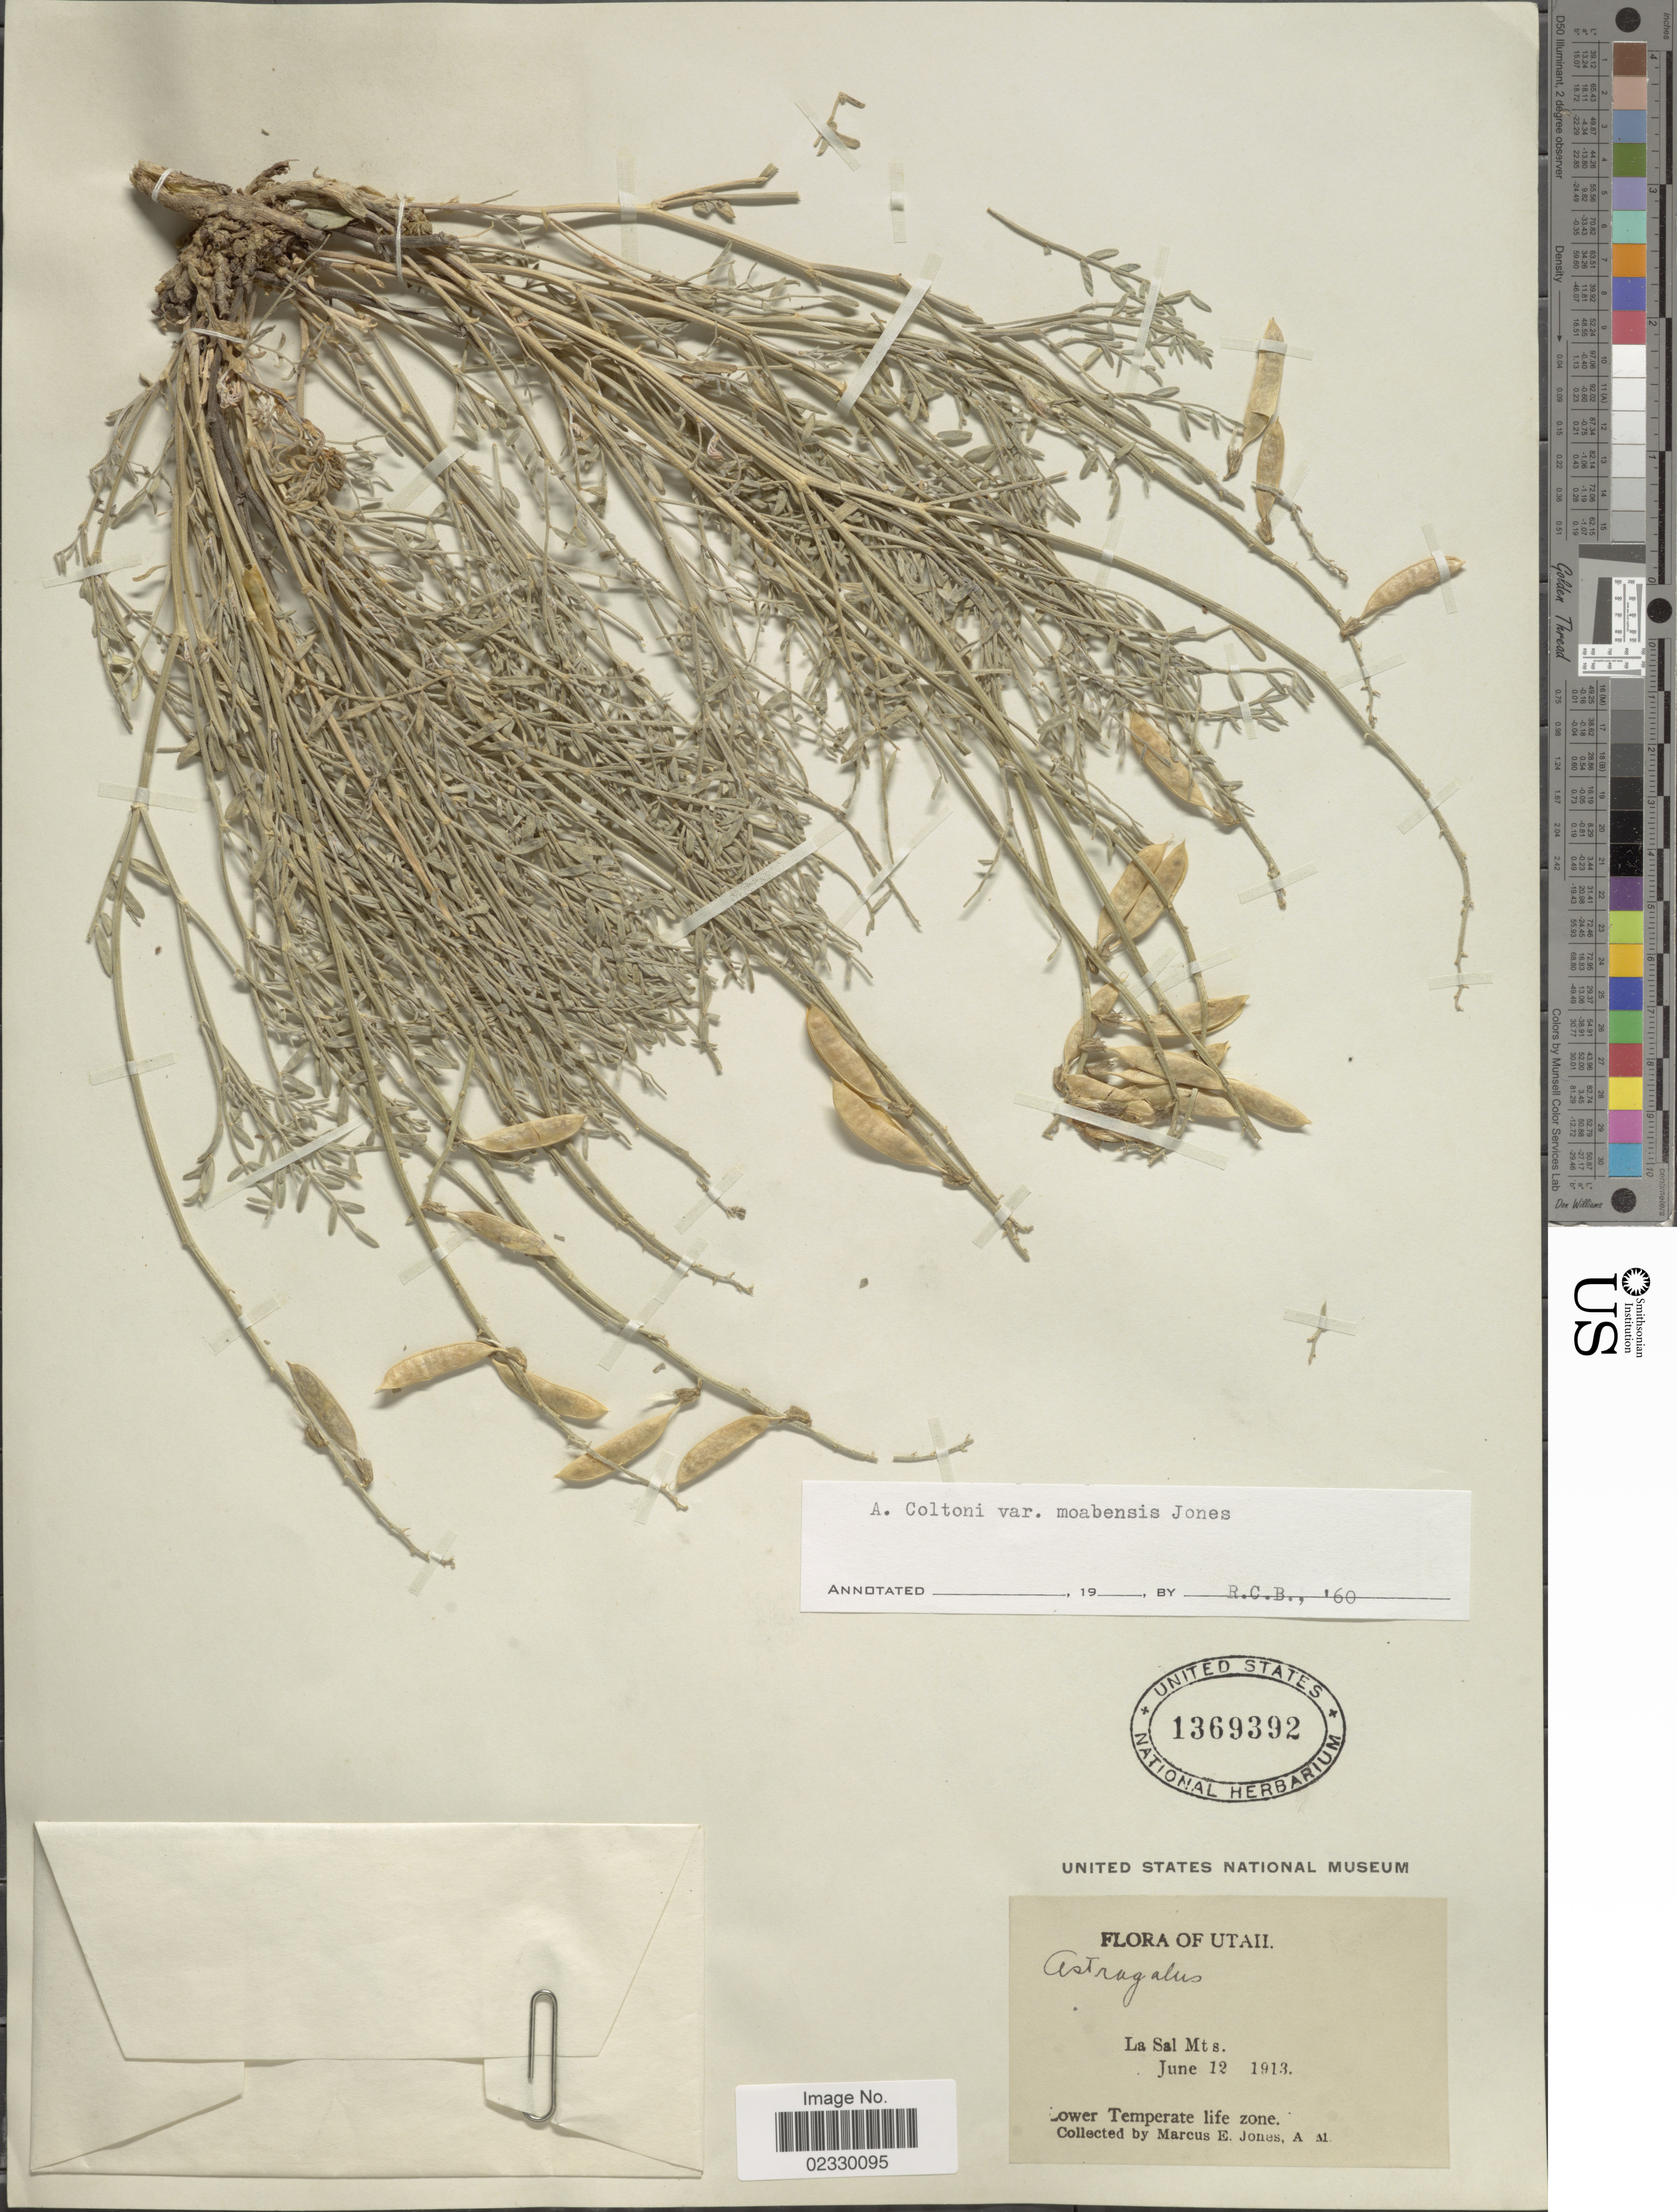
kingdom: Plantae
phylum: Tracheophyta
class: Magnoliopsida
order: Fabales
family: Fabaceae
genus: Astragalus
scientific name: Astragalus coltoni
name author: M.E. Jones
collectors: M. E. Jones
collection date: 1913-06-12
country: United States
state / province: Utah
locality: La Sal Mts, Lower Temperate life zone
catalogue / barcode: US 1369392